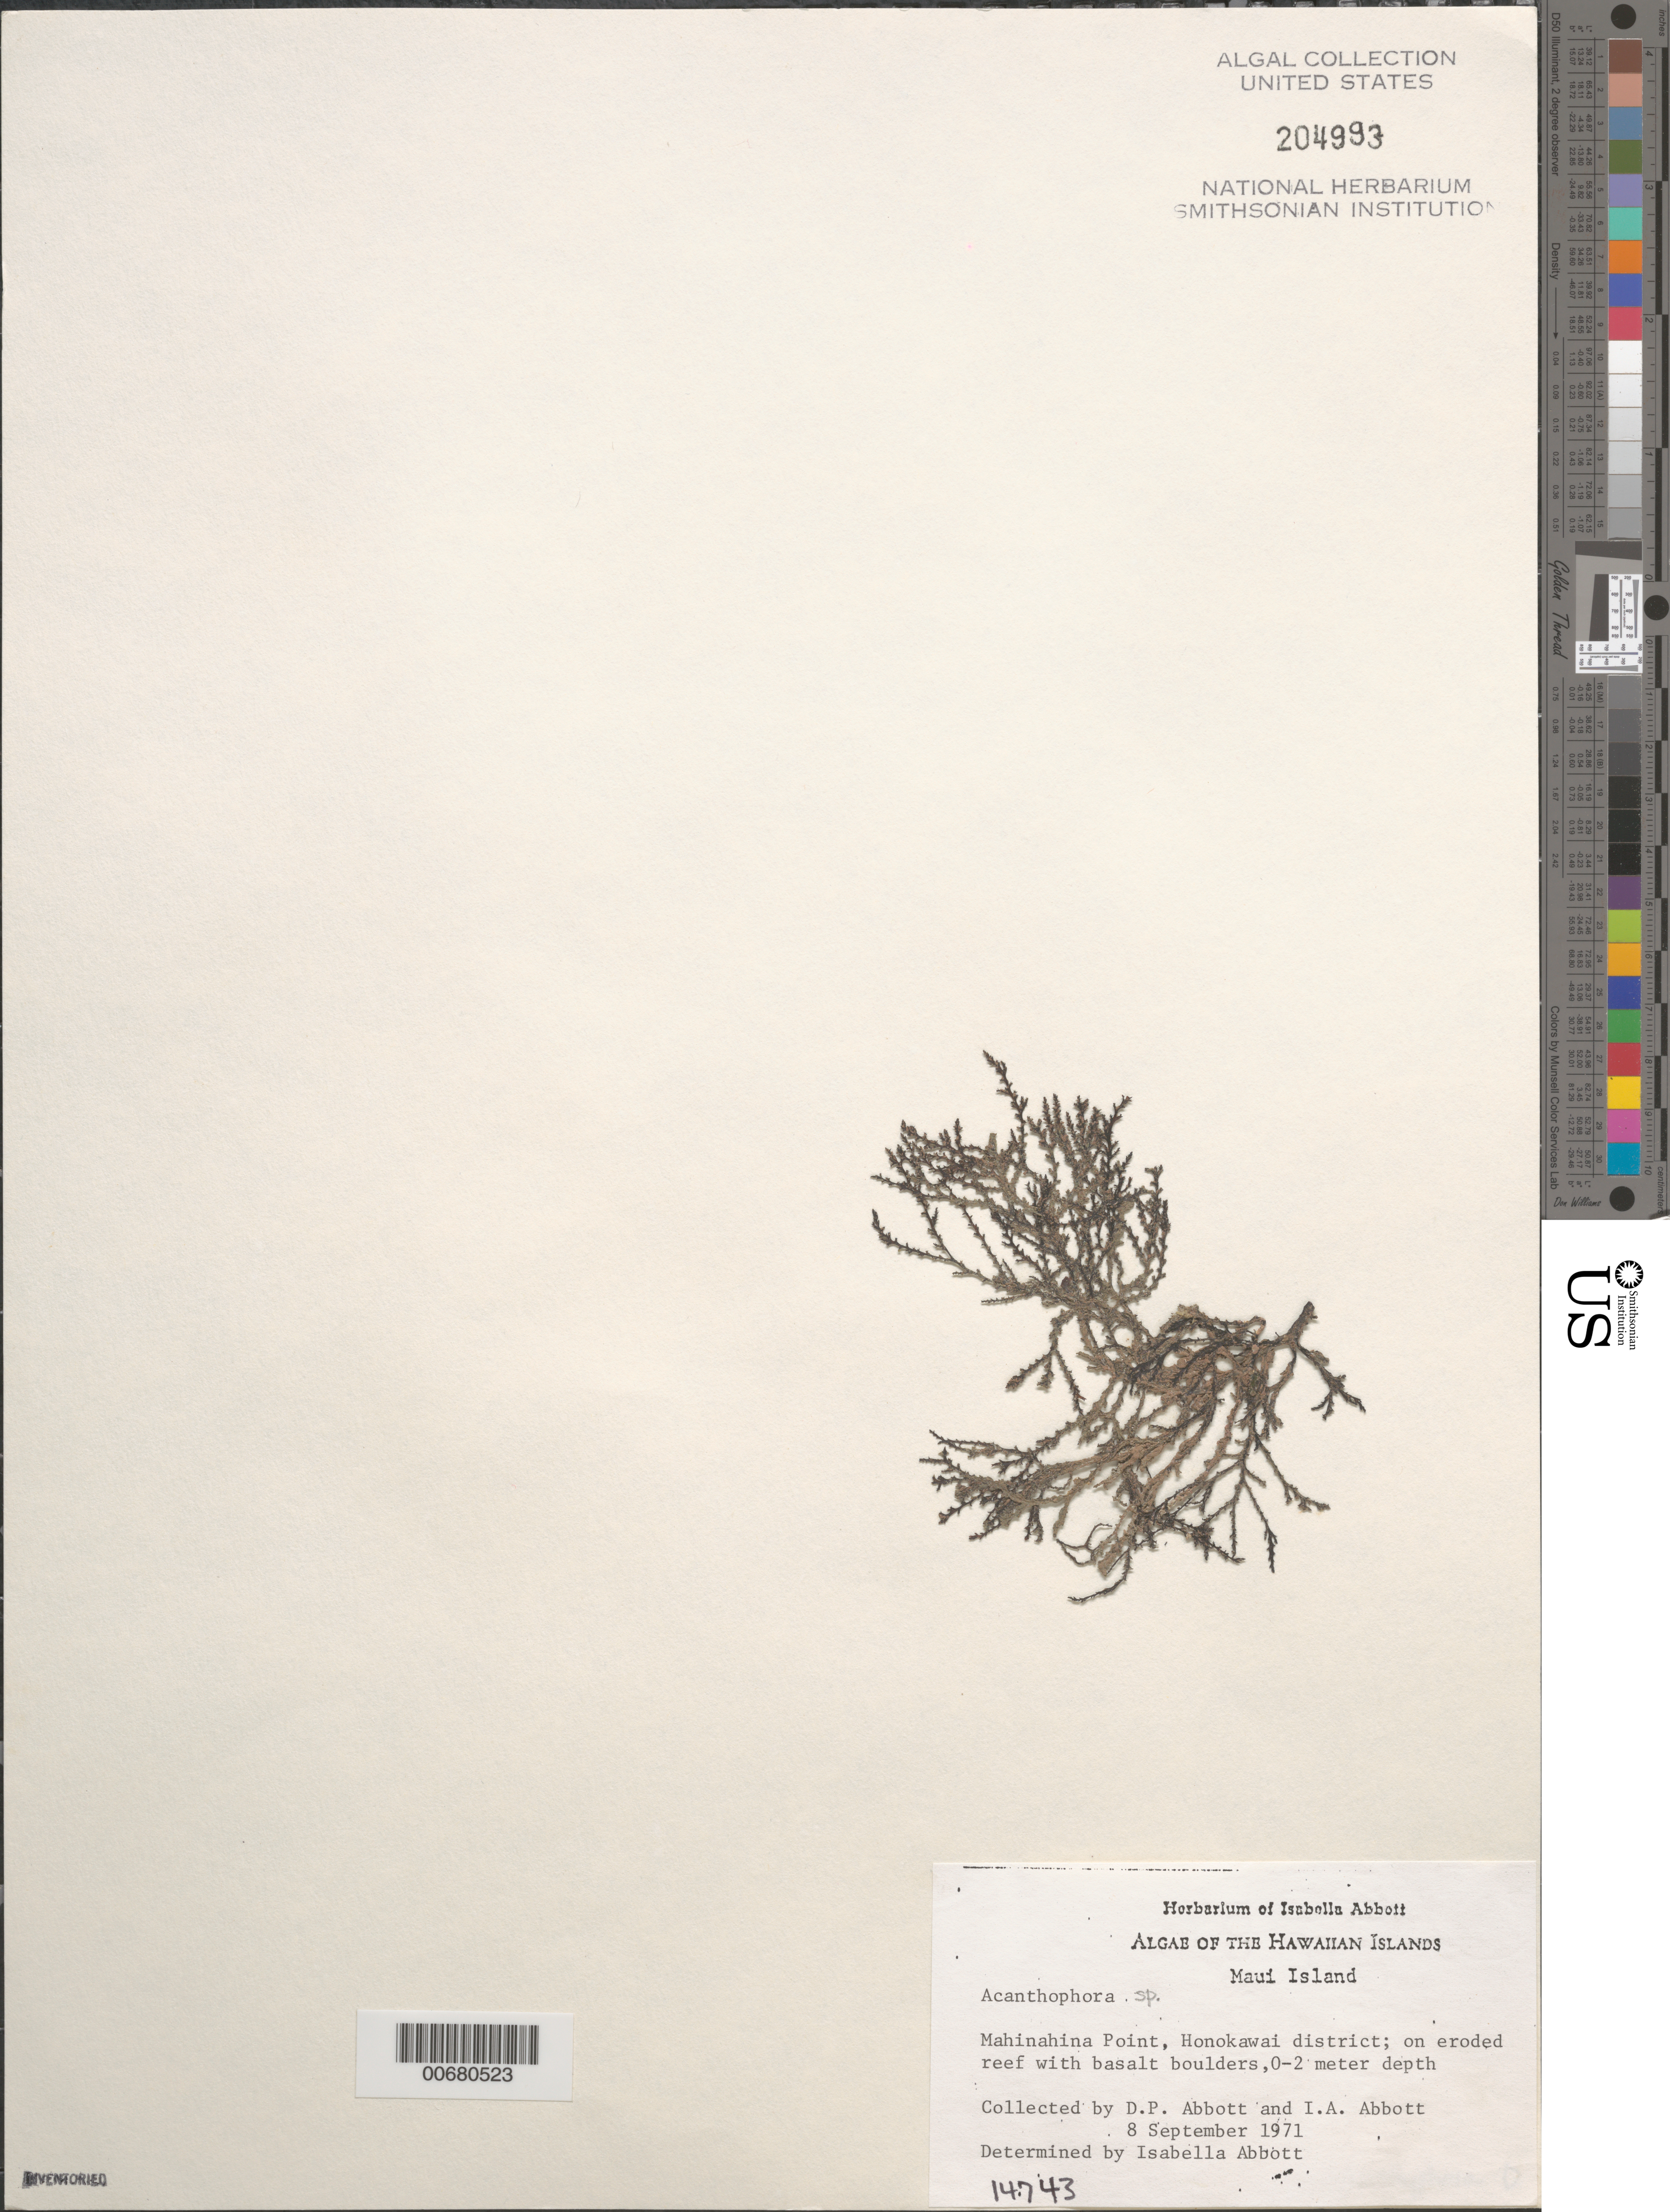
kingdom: Plantae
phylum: Rhodophyta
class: Florideophyceae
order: Ceramiales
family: Rhodomelaceae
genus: Acanthophora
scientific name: Acanthophora sp.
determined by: Abbott, Isabella A.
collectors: I. A. Abbott & D. P. Abbott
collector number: IAA 14743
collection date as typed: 08 Sep 1971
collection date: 1971-09-08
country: United States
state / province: Hawaii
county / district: Maui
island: Maui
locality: Mahinahina Point, Honokawai District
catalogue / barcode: US 204993